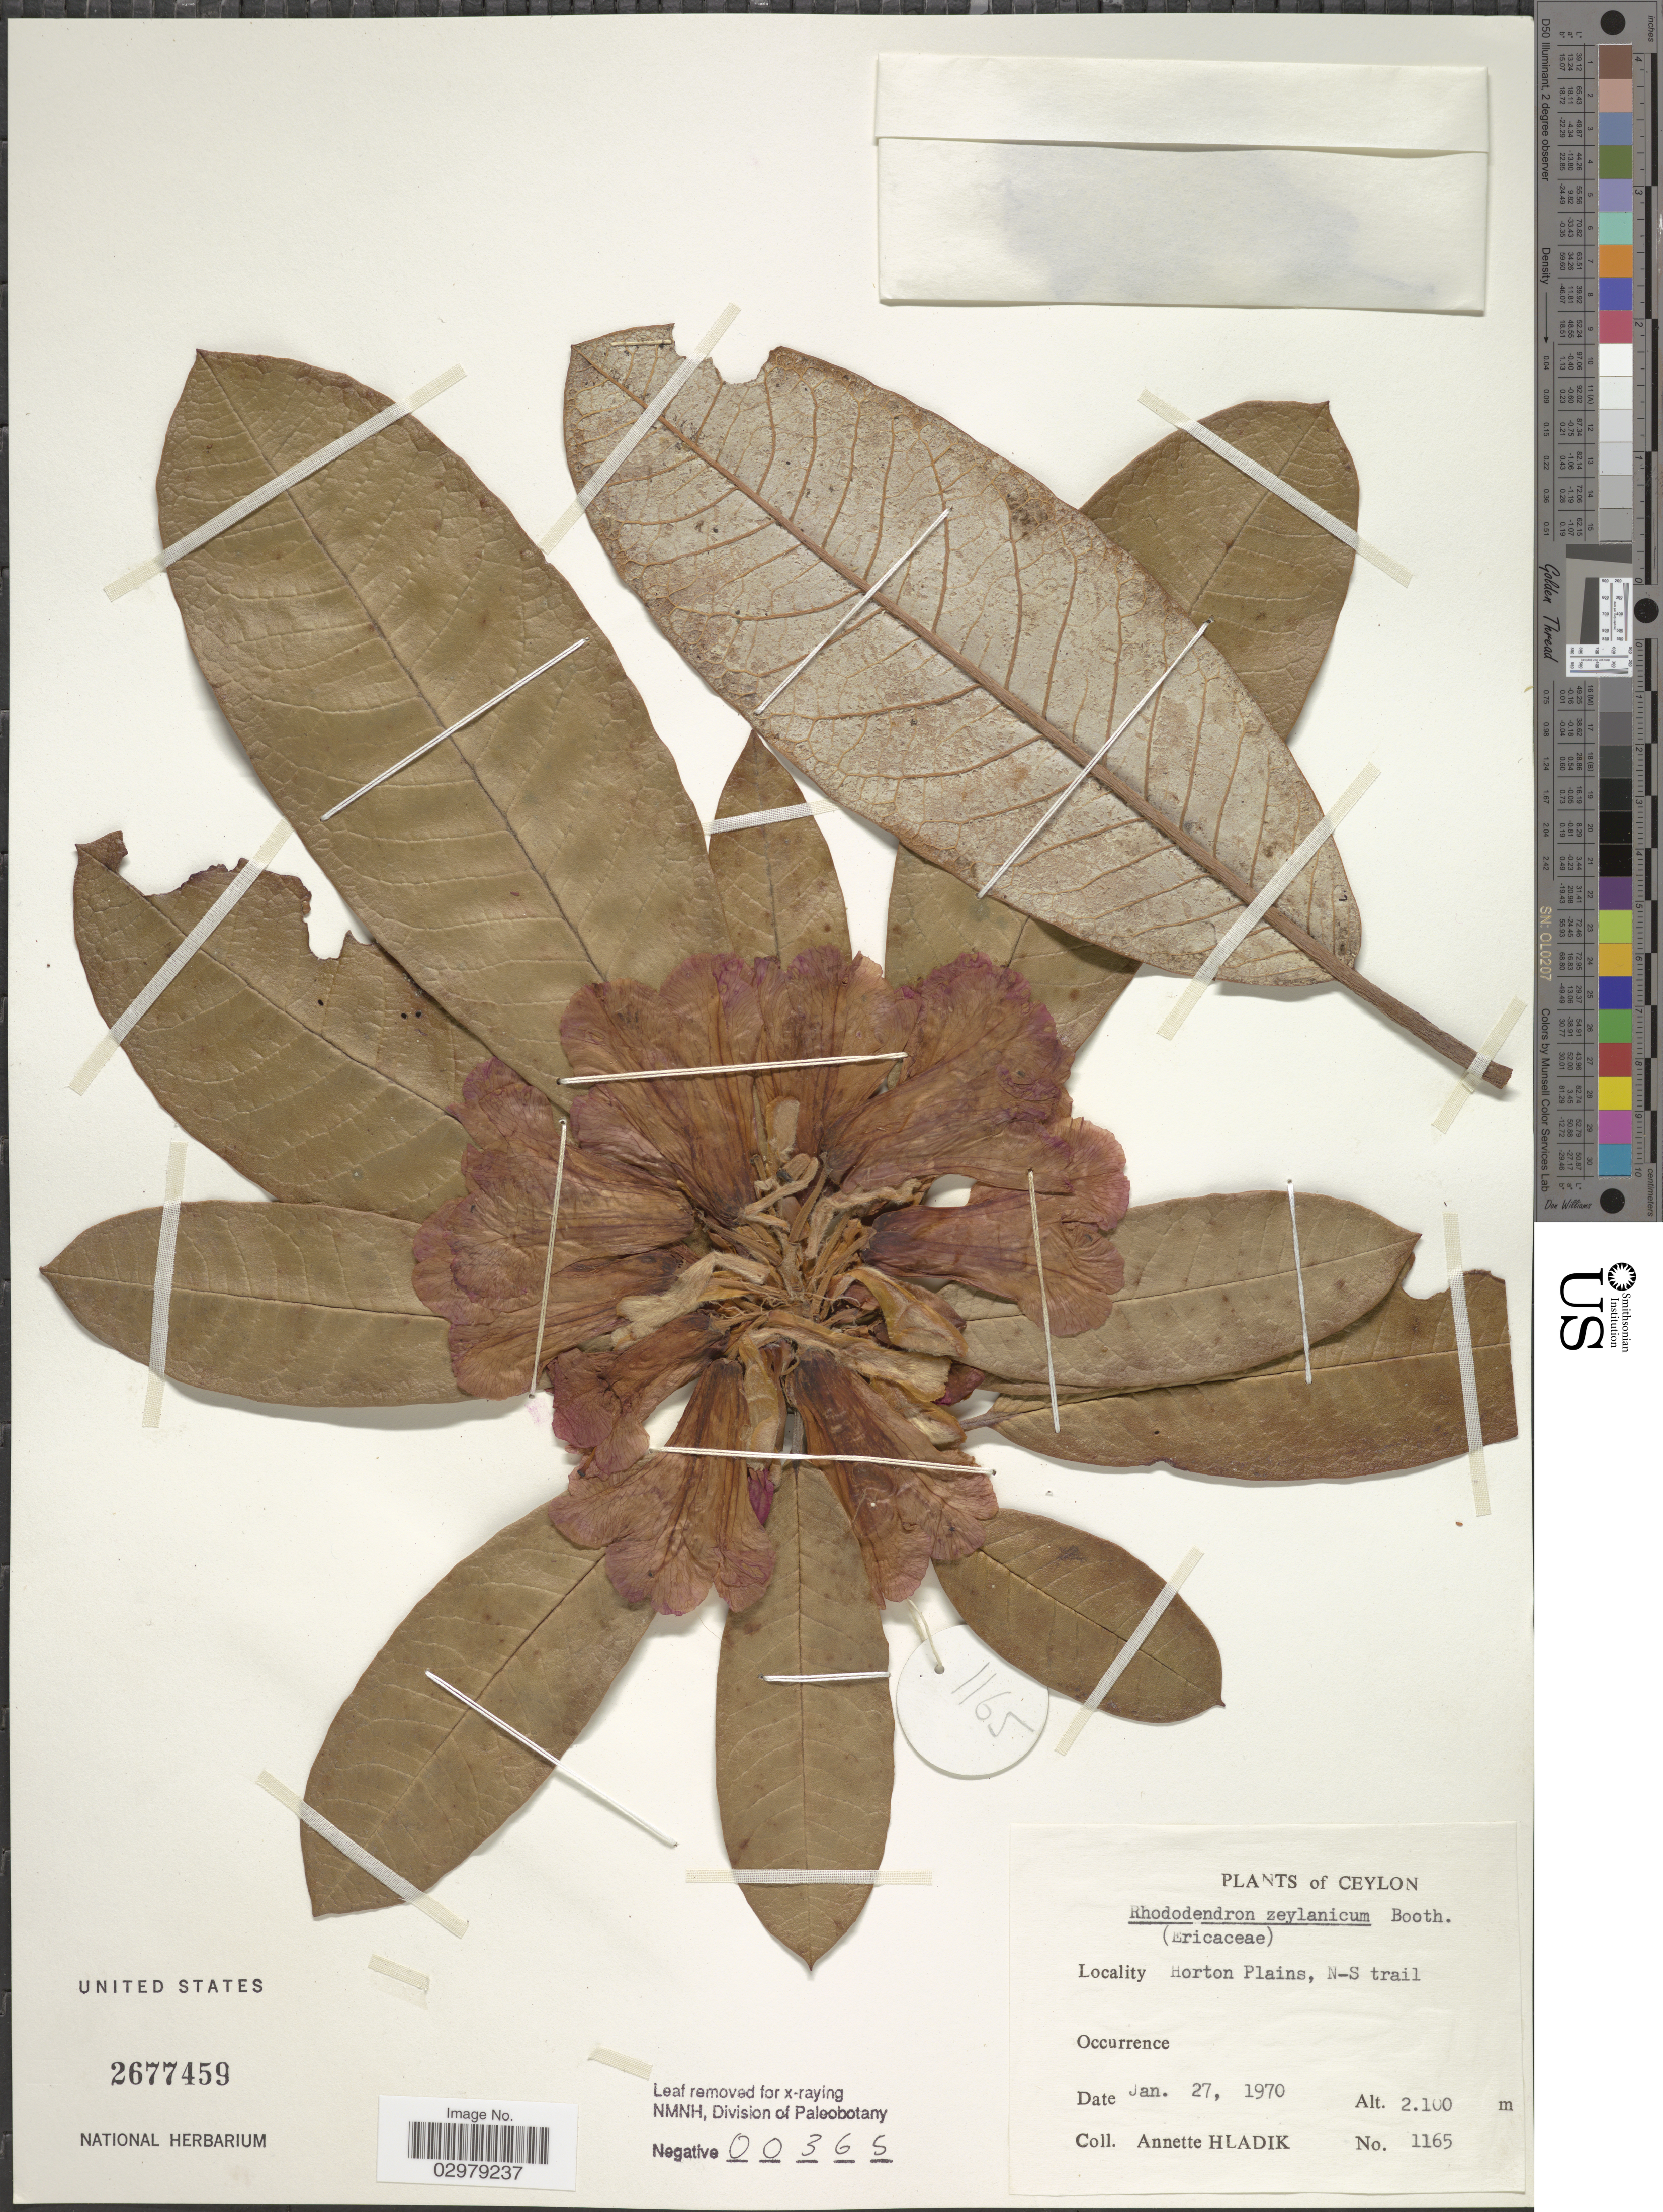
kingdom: Plantae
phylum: Tracheophyta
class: Magnoliopsida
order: Ericales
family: Ericaceae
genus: Rhododendron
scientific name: Rhododendron zeylanicum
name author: Booth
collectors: A. Hladik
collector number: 1165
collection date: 1970-01-27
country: Sri Lanka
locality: Ceylon. Horton Plains, N-S trail.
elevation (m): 2100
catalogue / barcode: US 2677459